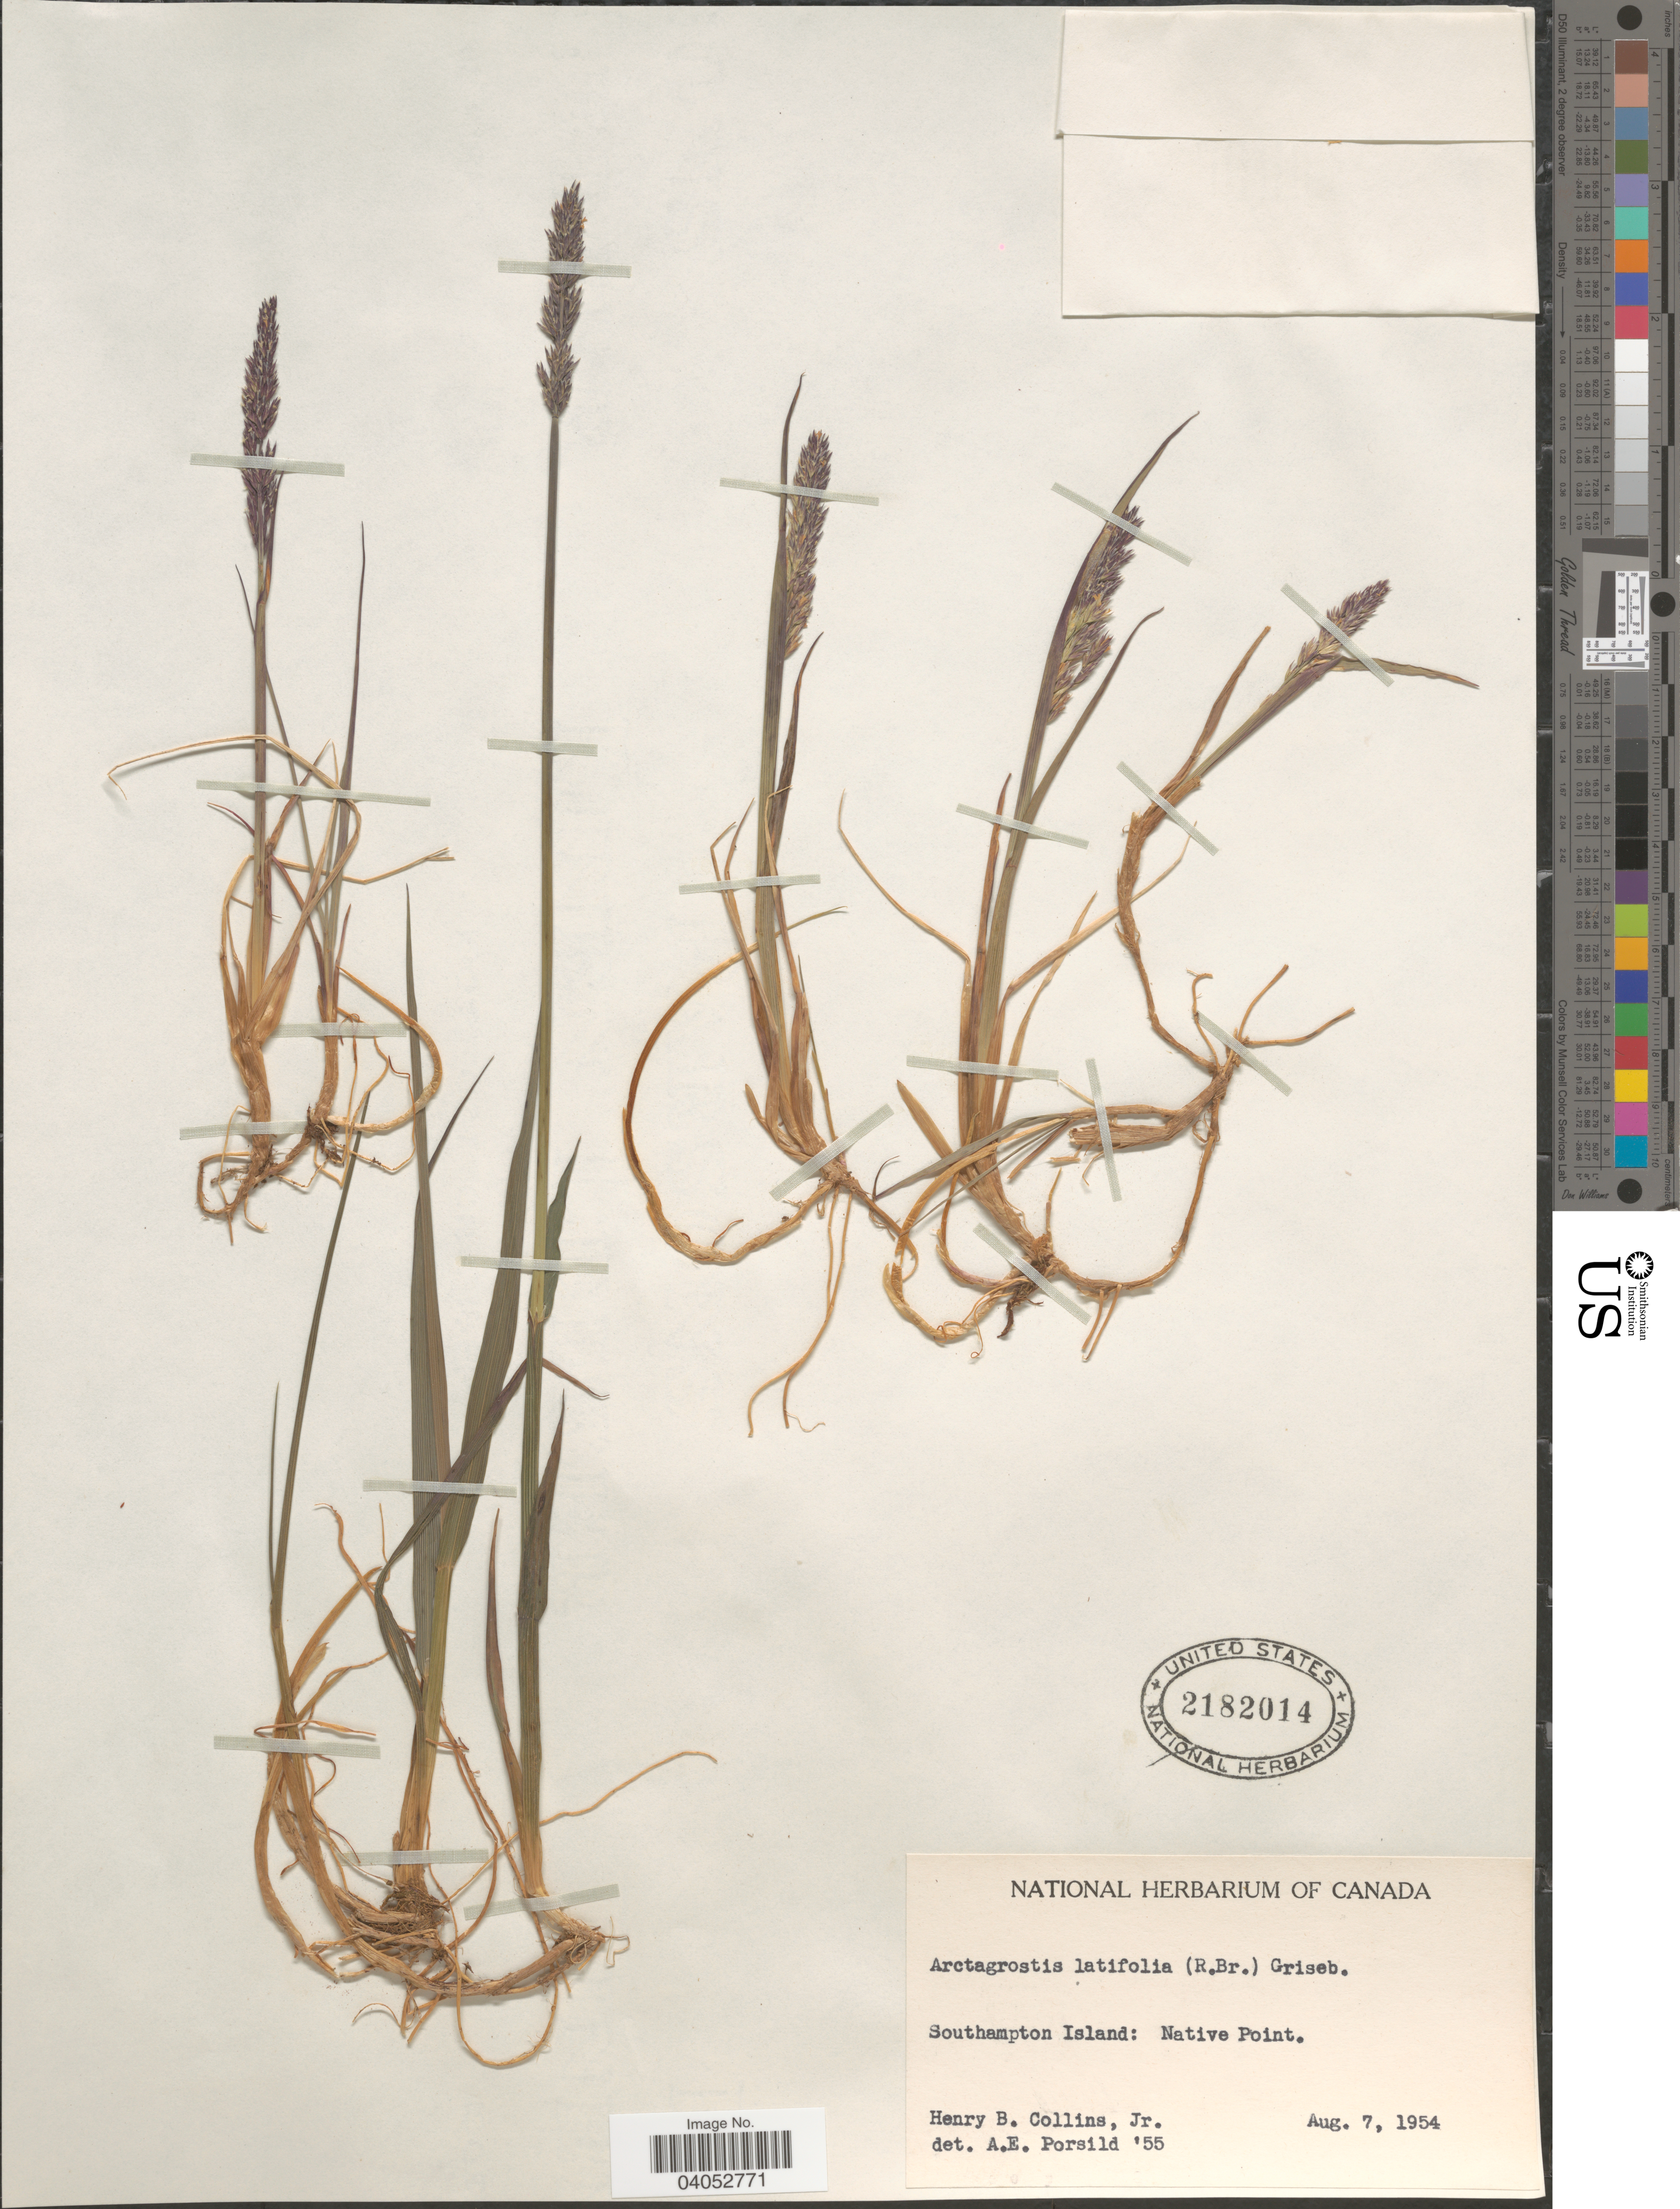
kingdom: Plantae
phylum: Tracheophyta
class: Liliopsida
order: Poales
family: Poaceae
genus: Arctagrostis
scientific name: Arctagrostis latifolia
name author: (R. Br.) Griseb.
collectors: H. Collins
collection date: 1954-08-07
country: Canada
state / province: Nunavut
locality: Southampton Island: Native Point.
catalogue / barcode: US 2182014